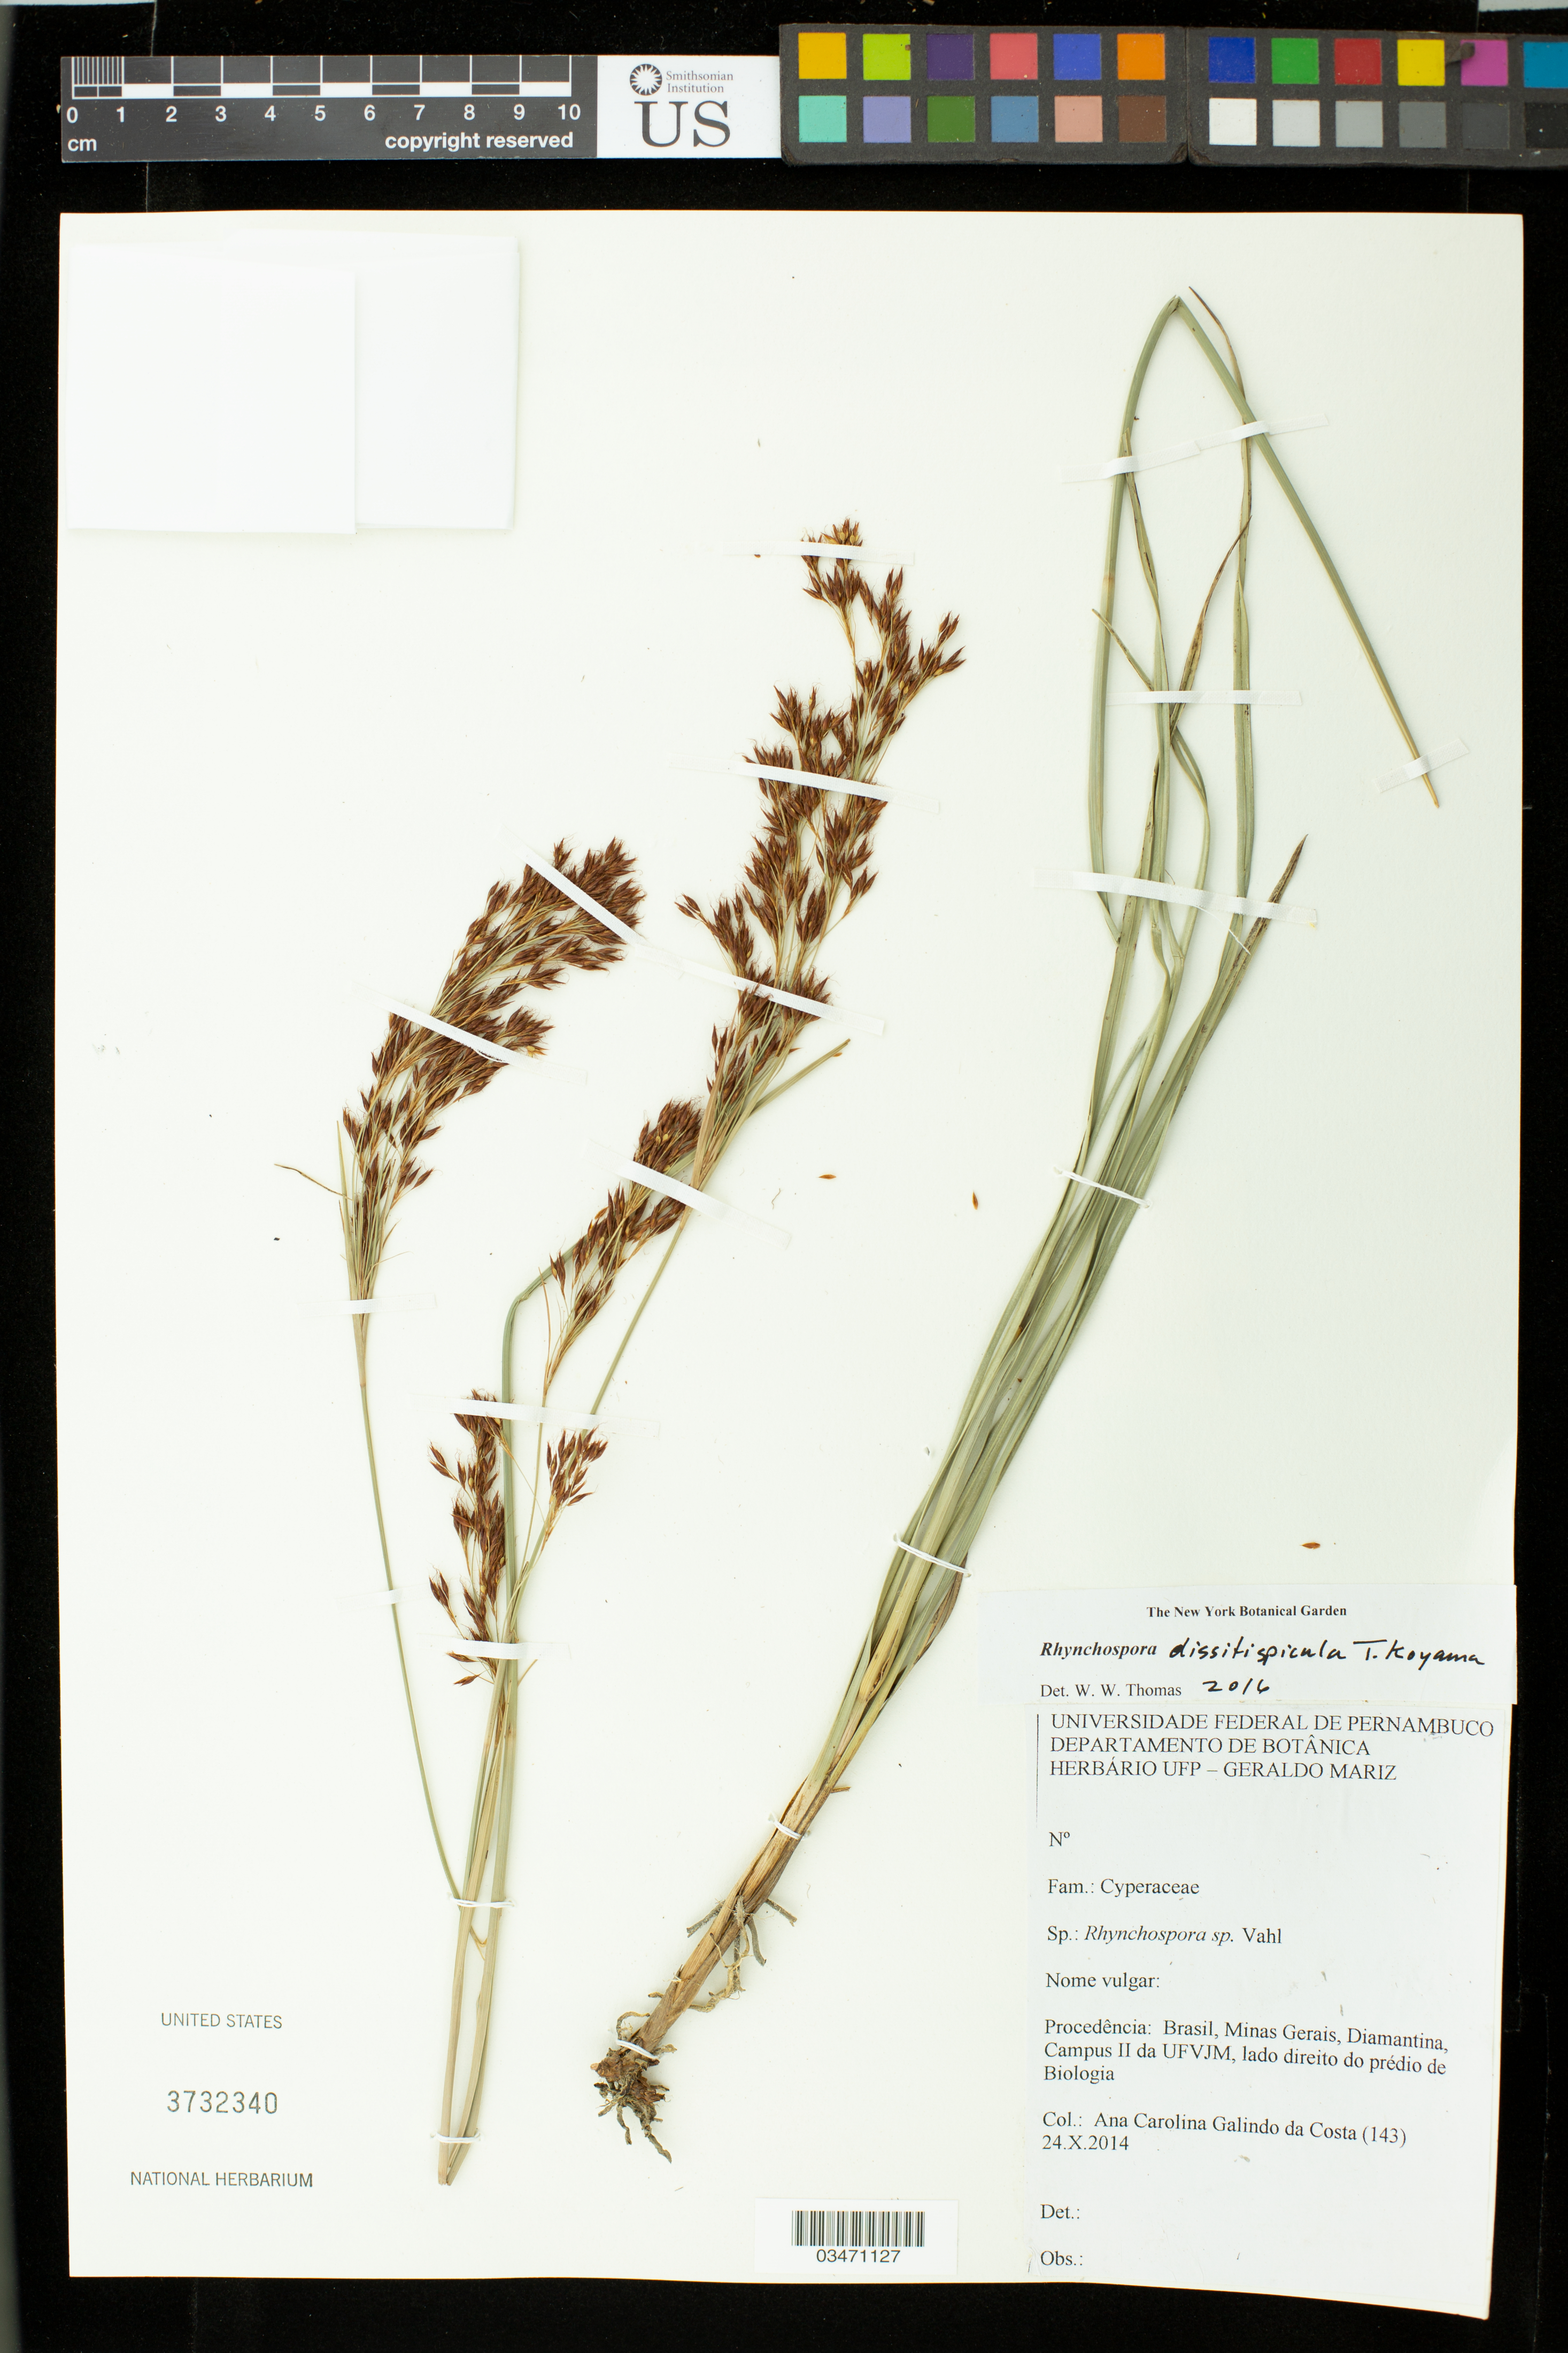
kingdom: Plantae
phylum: Tracheophyta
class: Liliopsida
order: Poales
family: Cyperaceae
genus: Rhynchospora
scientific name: Rhynchospora dissitispicula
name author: T. Koyama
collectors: A. Galindo da Costa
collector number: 143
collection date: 2014-10-24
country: Brazil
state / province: Minas Gerais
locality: Diamantina, Campus II da UFVJM, lado direito do predio de Biologia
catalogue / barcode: US 3732340